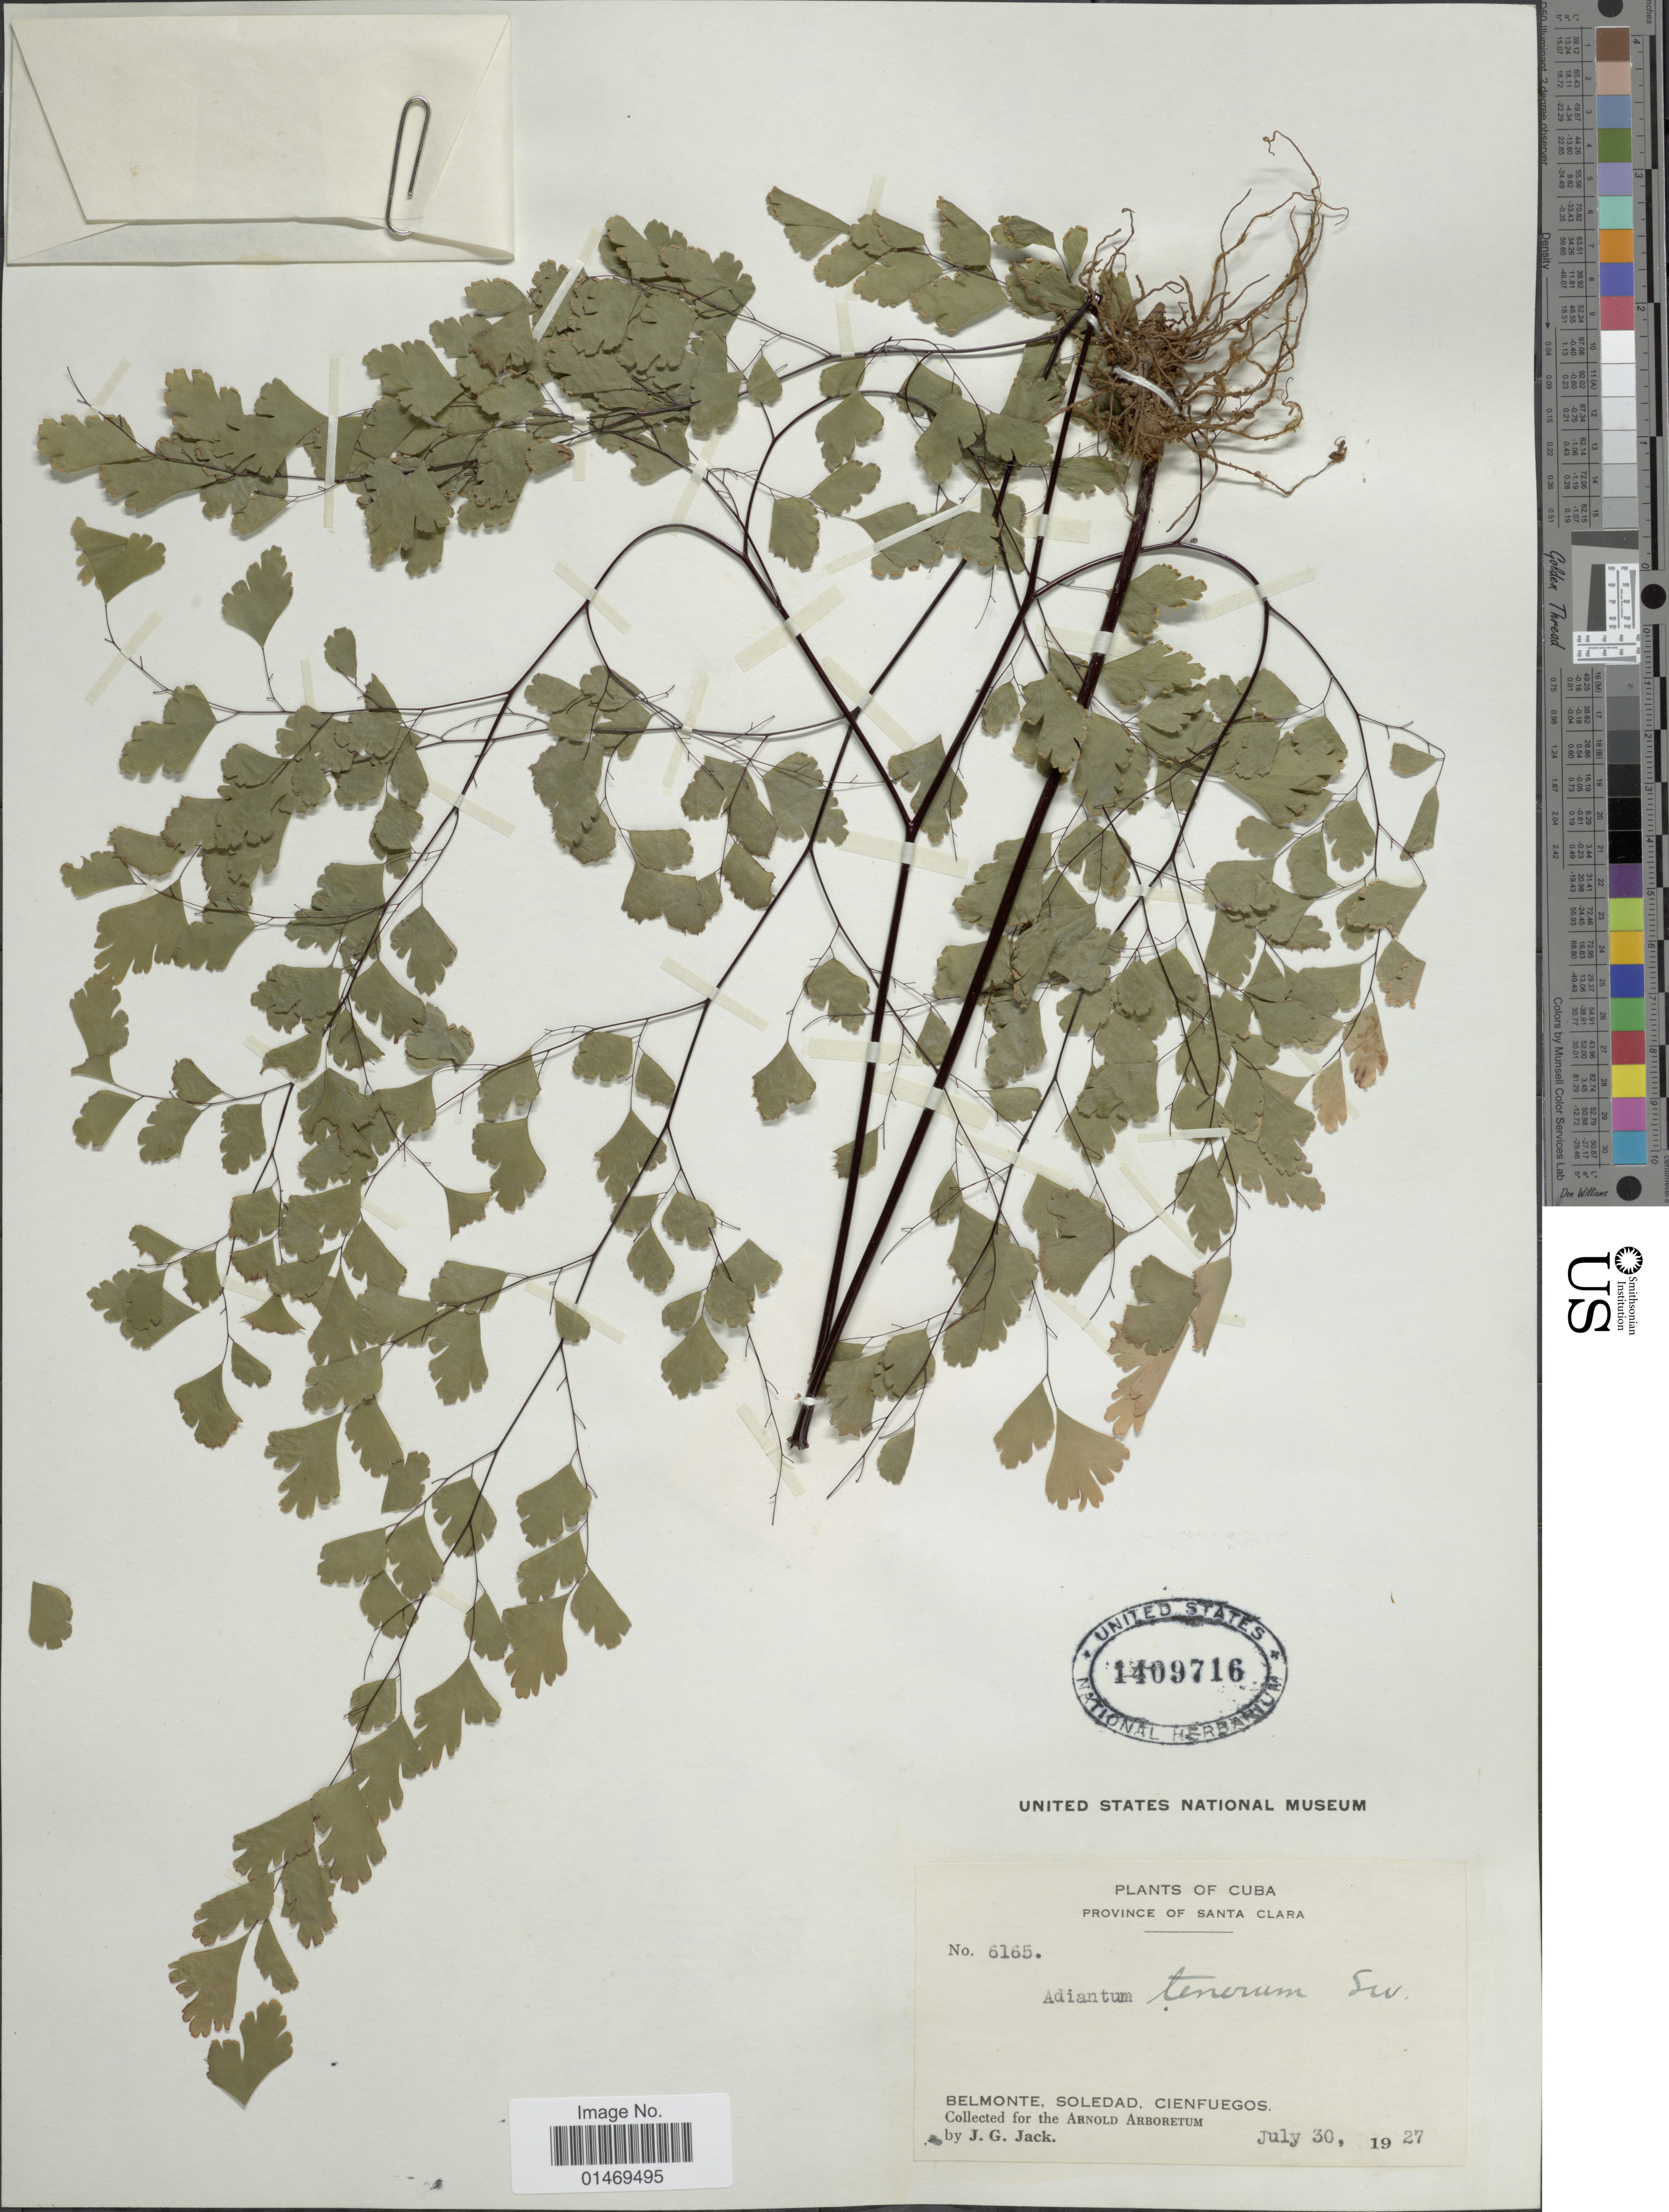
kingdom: Plantae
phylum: Tracheophyta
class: Polypodiopsida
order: Polypodiales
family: Pteridaceae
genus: Adiantum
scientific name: Adiantum tenerum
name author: Sw.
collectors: J. G. Jack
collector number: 6165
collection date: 1927-07-30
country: Cuba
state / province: Las Villas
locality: Province of Santa Clara, Belmonte, Soledad, Cienfuegos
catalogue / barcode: US 1409716